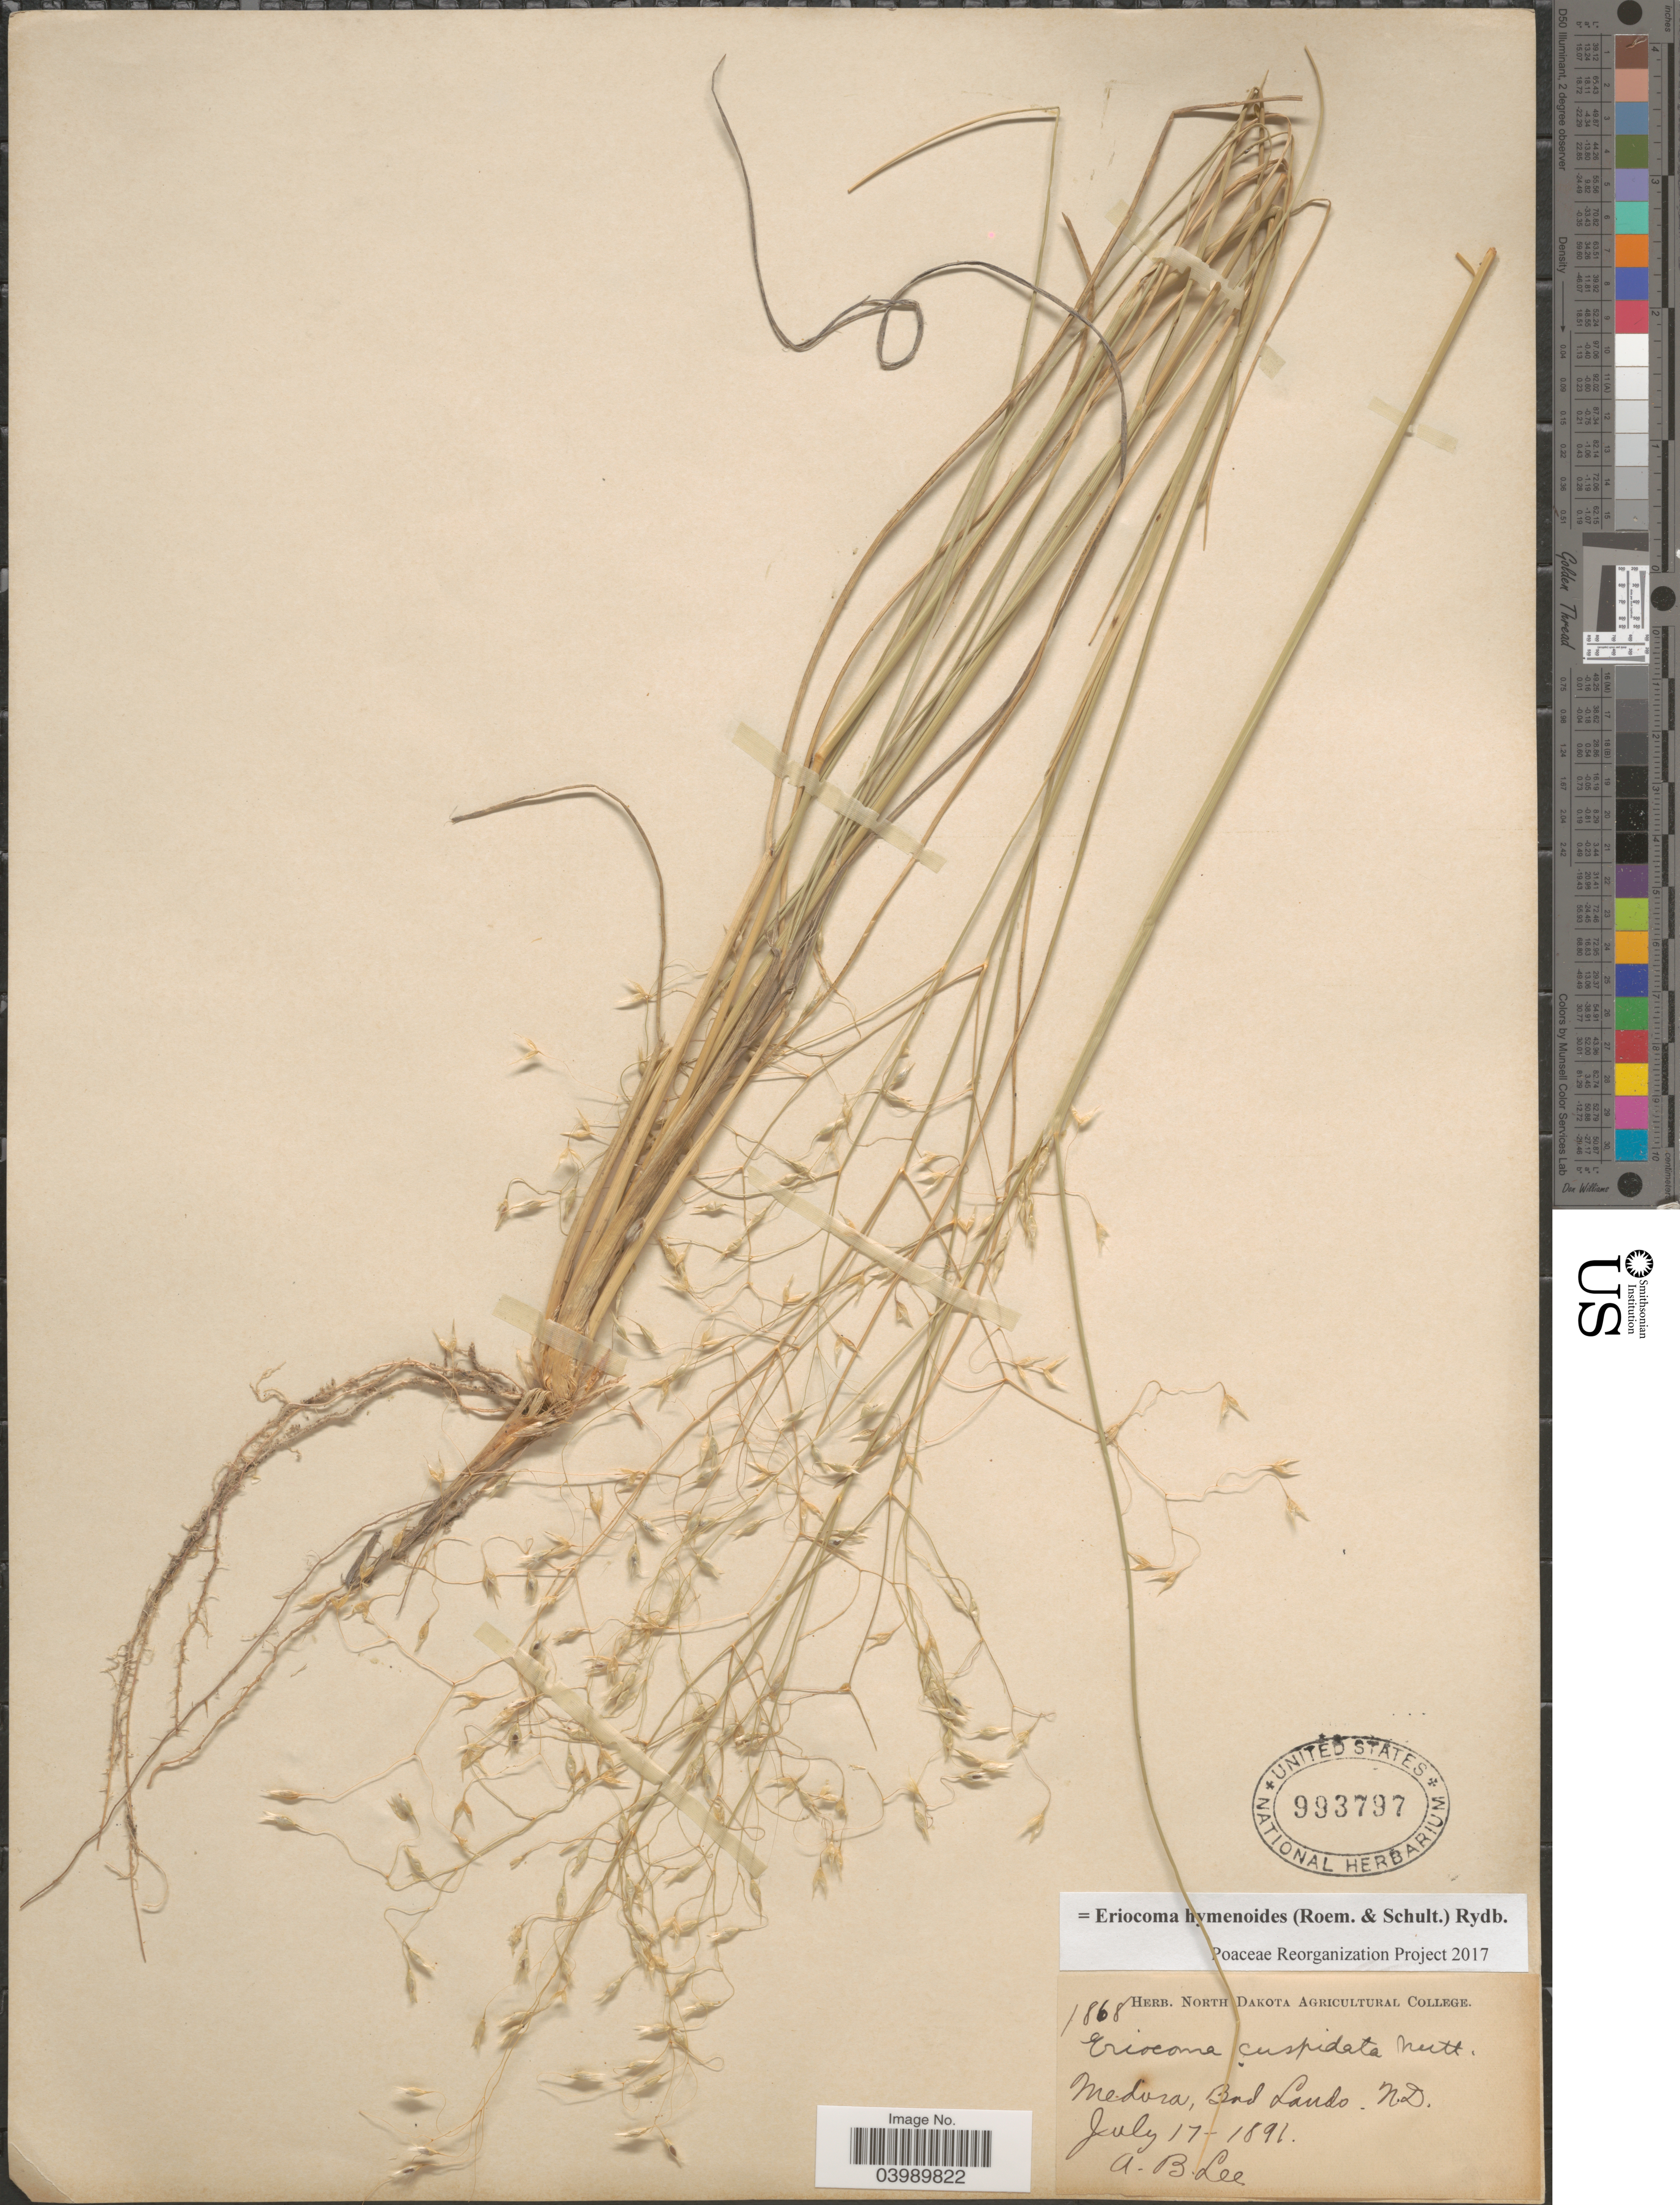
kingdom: Plantae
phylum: Tracheophyta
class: Liliopsida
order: Poales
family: Poaceae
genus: Eriocoma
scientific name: Eriocoma hymenoides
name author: (Roem. & Schult.) Rydb.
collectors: A. Lee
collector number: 1868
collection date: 1891-07-17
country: United States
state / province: North Dakota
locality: Medora, Bad Lands.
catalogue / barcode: US 993797